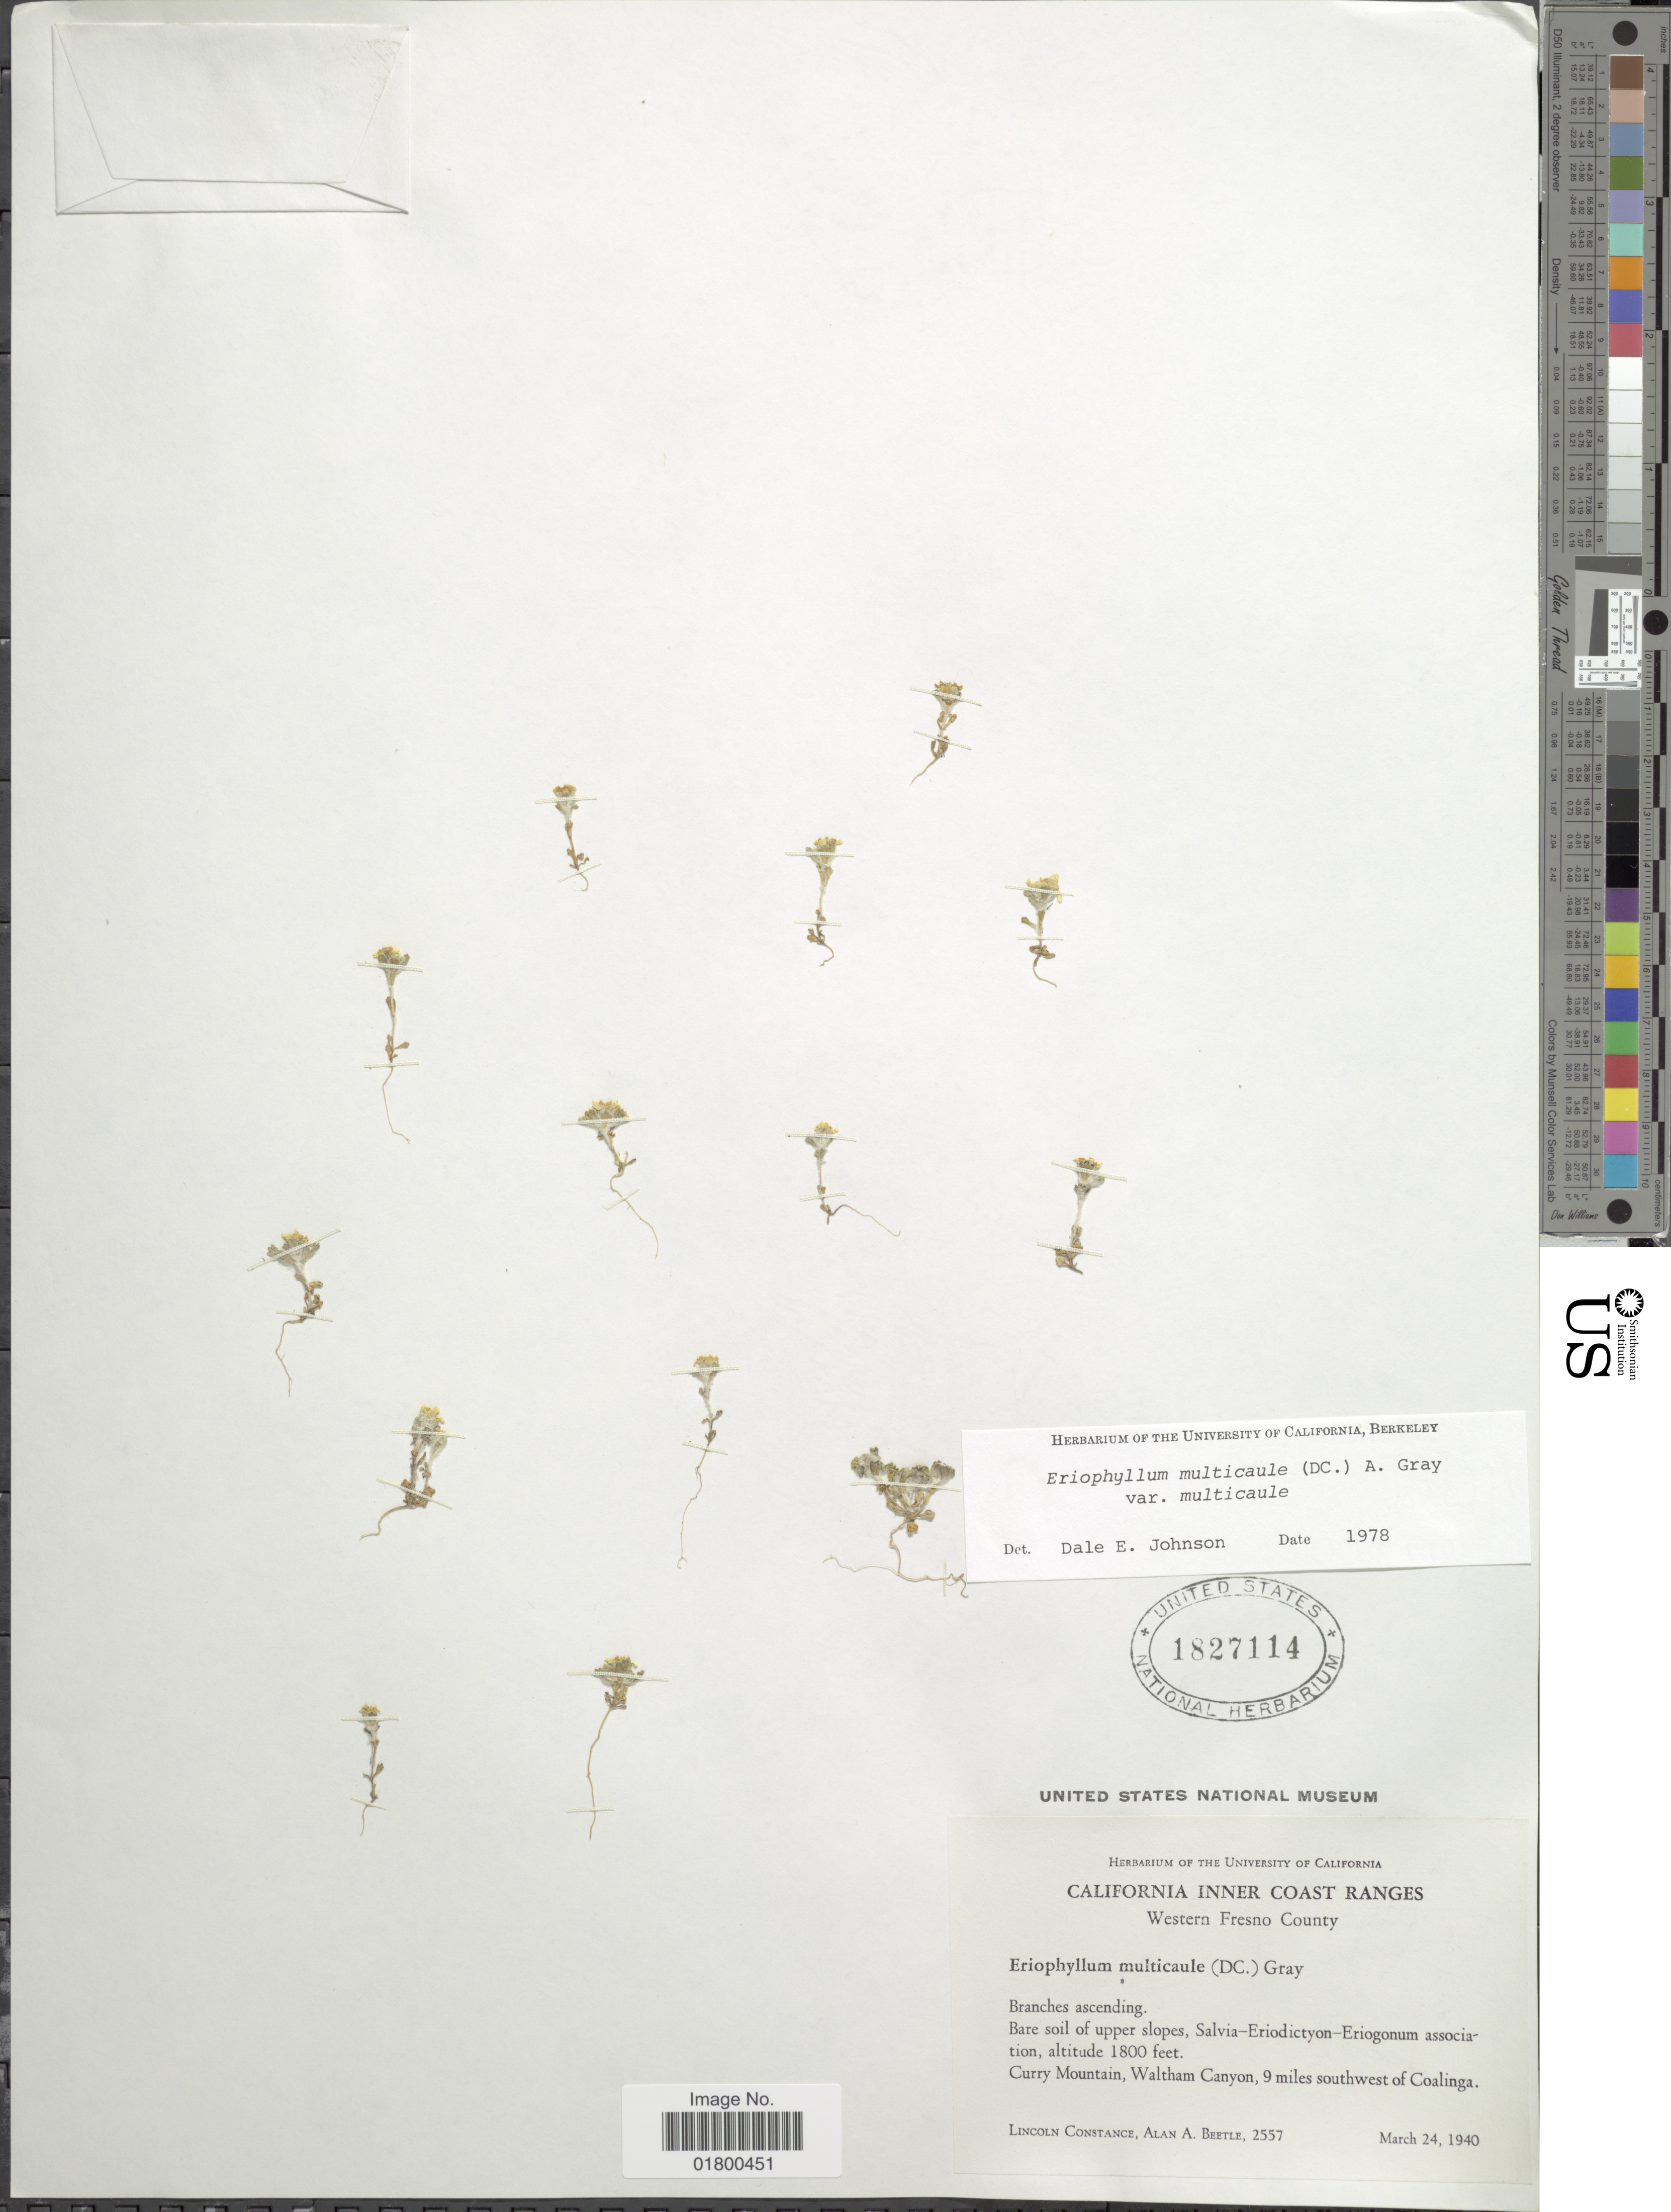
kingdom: Plantae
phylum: Tracheophyta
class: Magnoliopsida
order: Asterales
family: Asteraceae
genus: Eriophyllum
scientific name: Eriophyllum multicaule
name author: (DC.) A. Gray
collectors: L. Constance & A. A. Beetle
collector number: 2557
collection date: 1940-03-24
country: United States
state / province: California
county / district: Fresno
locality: California Inner Coast Ranges, Western Inner Coast Ranges, Western Fresno County, Curry Mountain, Waltham Canyon, 9 miles southwest of Coalinga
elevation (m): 549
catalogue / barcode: US 1827114